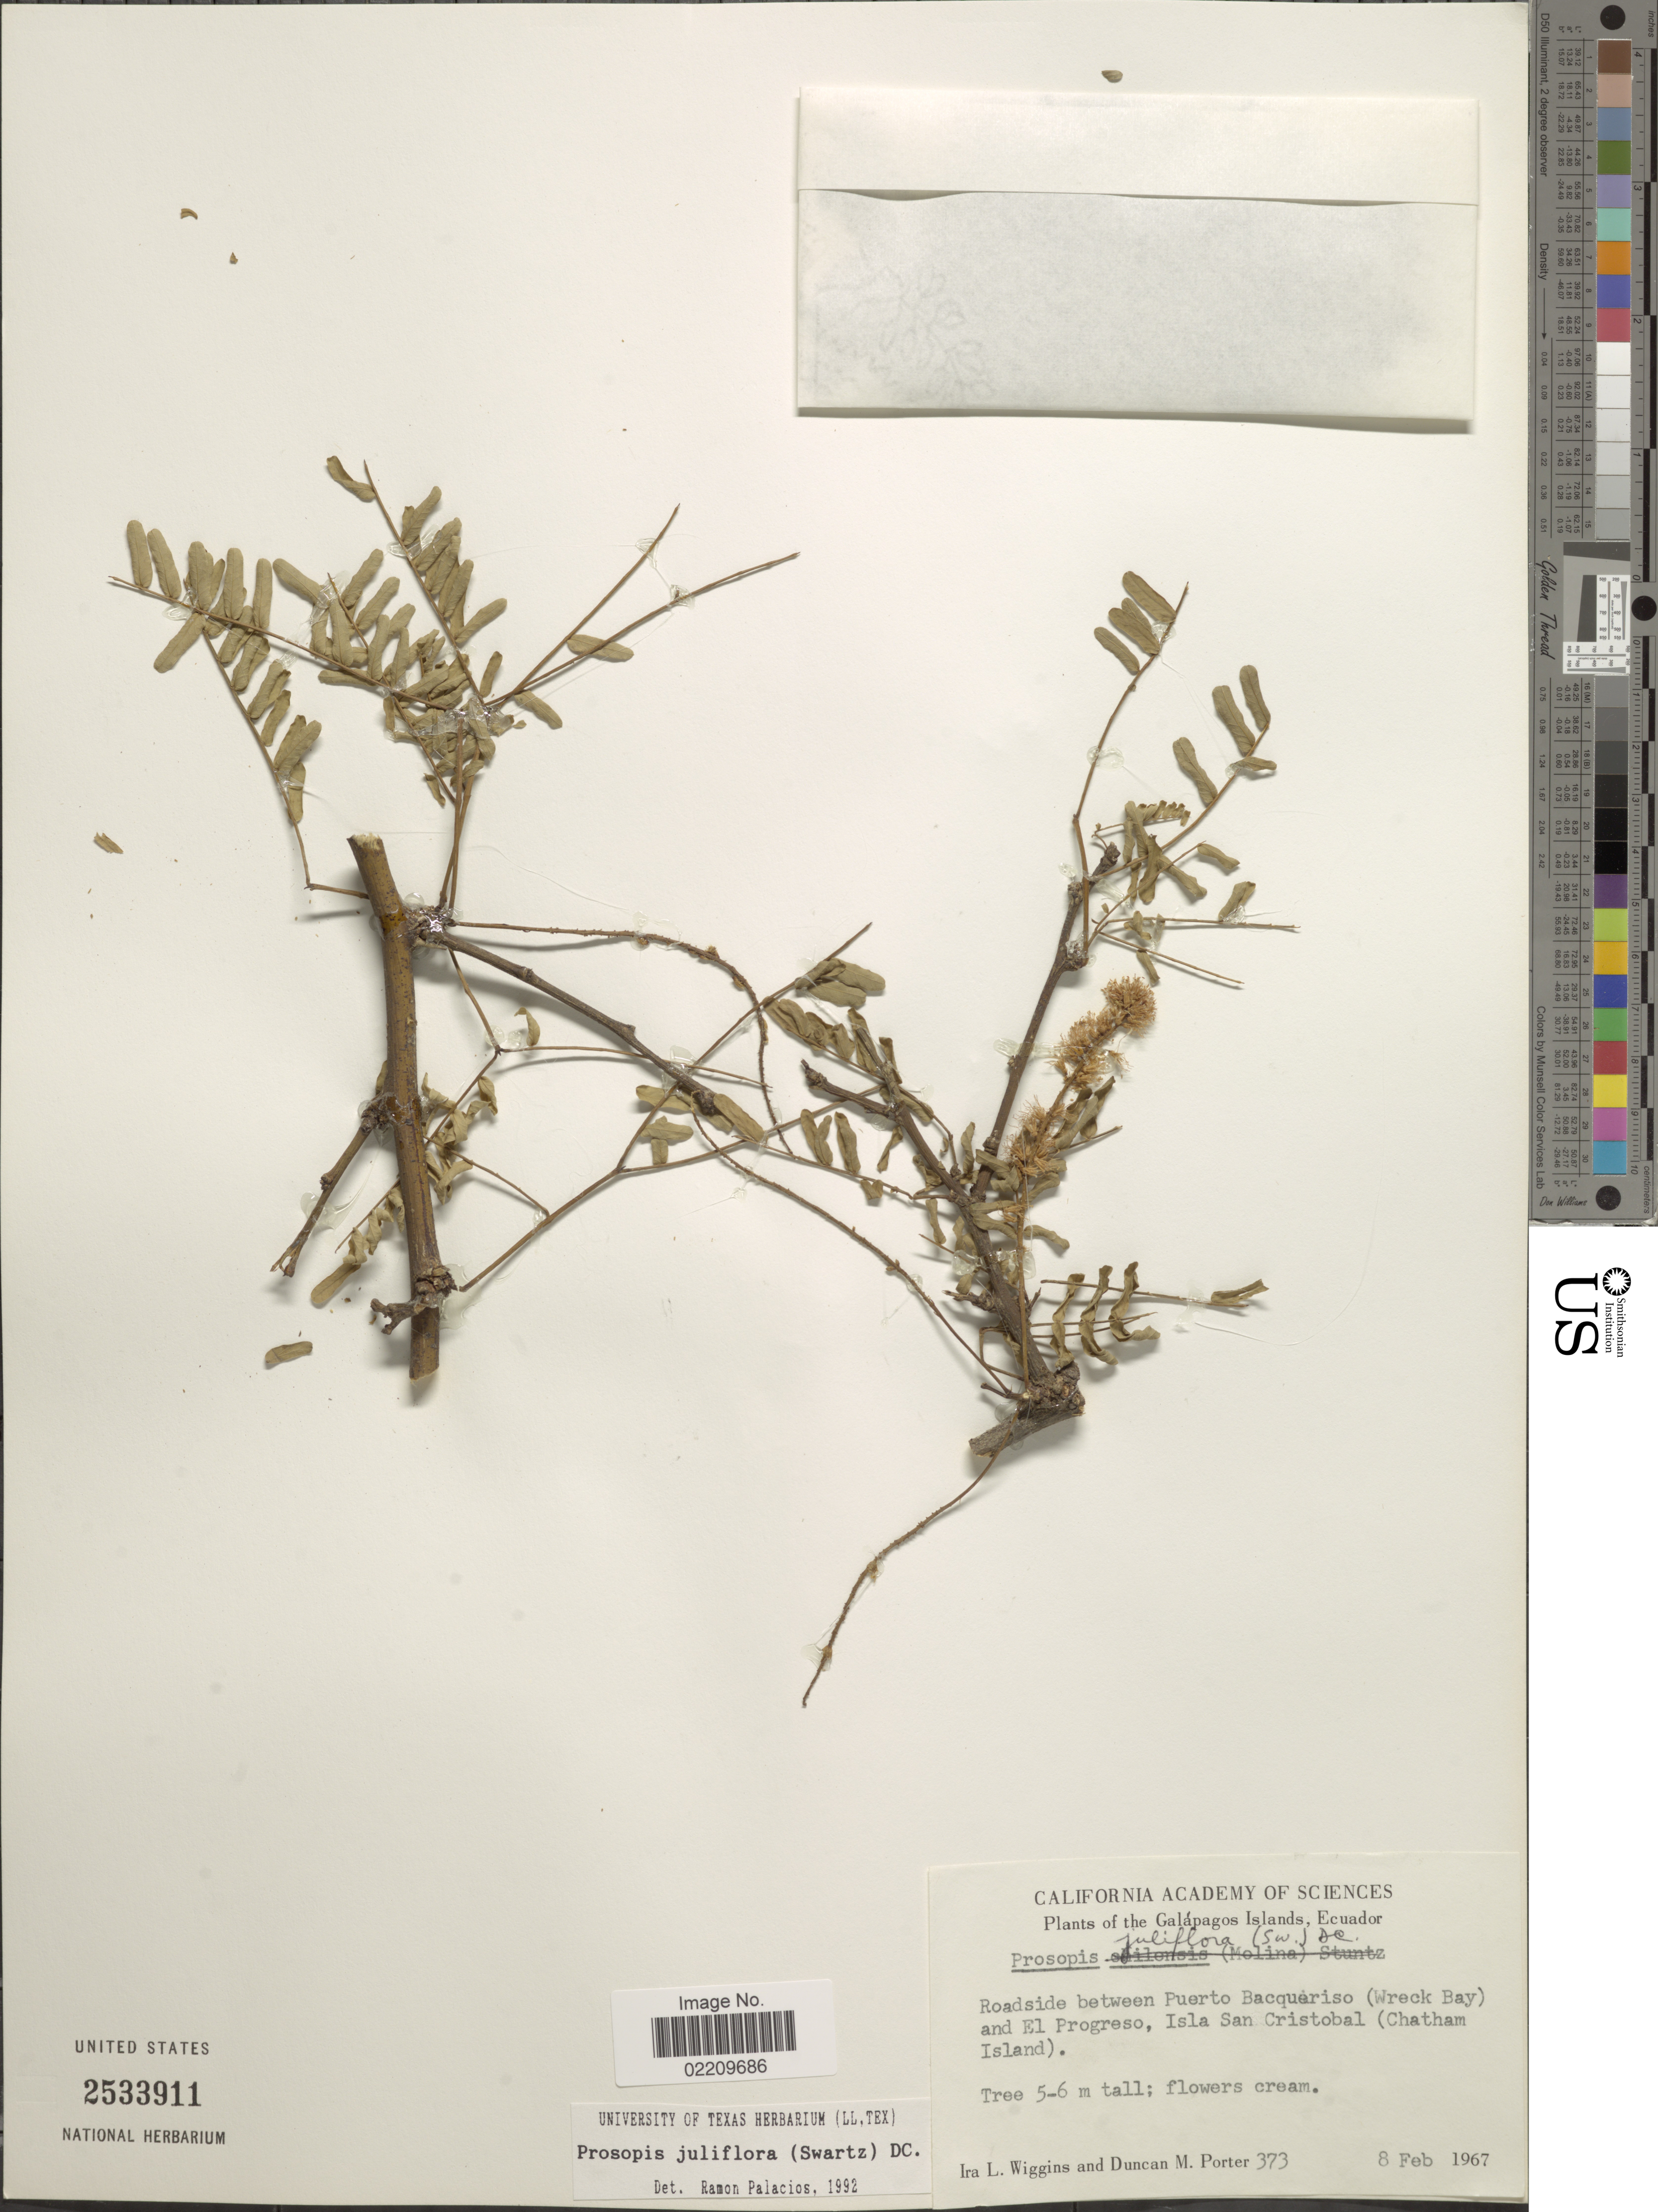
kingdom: Plantae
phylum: Tracheophyta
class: Magnoliopsida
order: Fabales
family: Fabaceae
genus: Neltuma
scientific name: Neltuma juliflora var. juliflora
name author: (Sw.) Raf.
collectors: I. L. Wiggins & D. Porter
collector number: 373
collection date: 1967-02-08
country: Ecuador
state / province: Colón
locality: Galápagos Islands, Ecuador. Roadside between Puerto Bacqueriso (Wreck Bay) and El Progreso, Isla San Cristobal (Chatham Island)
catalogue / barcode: US 2533911